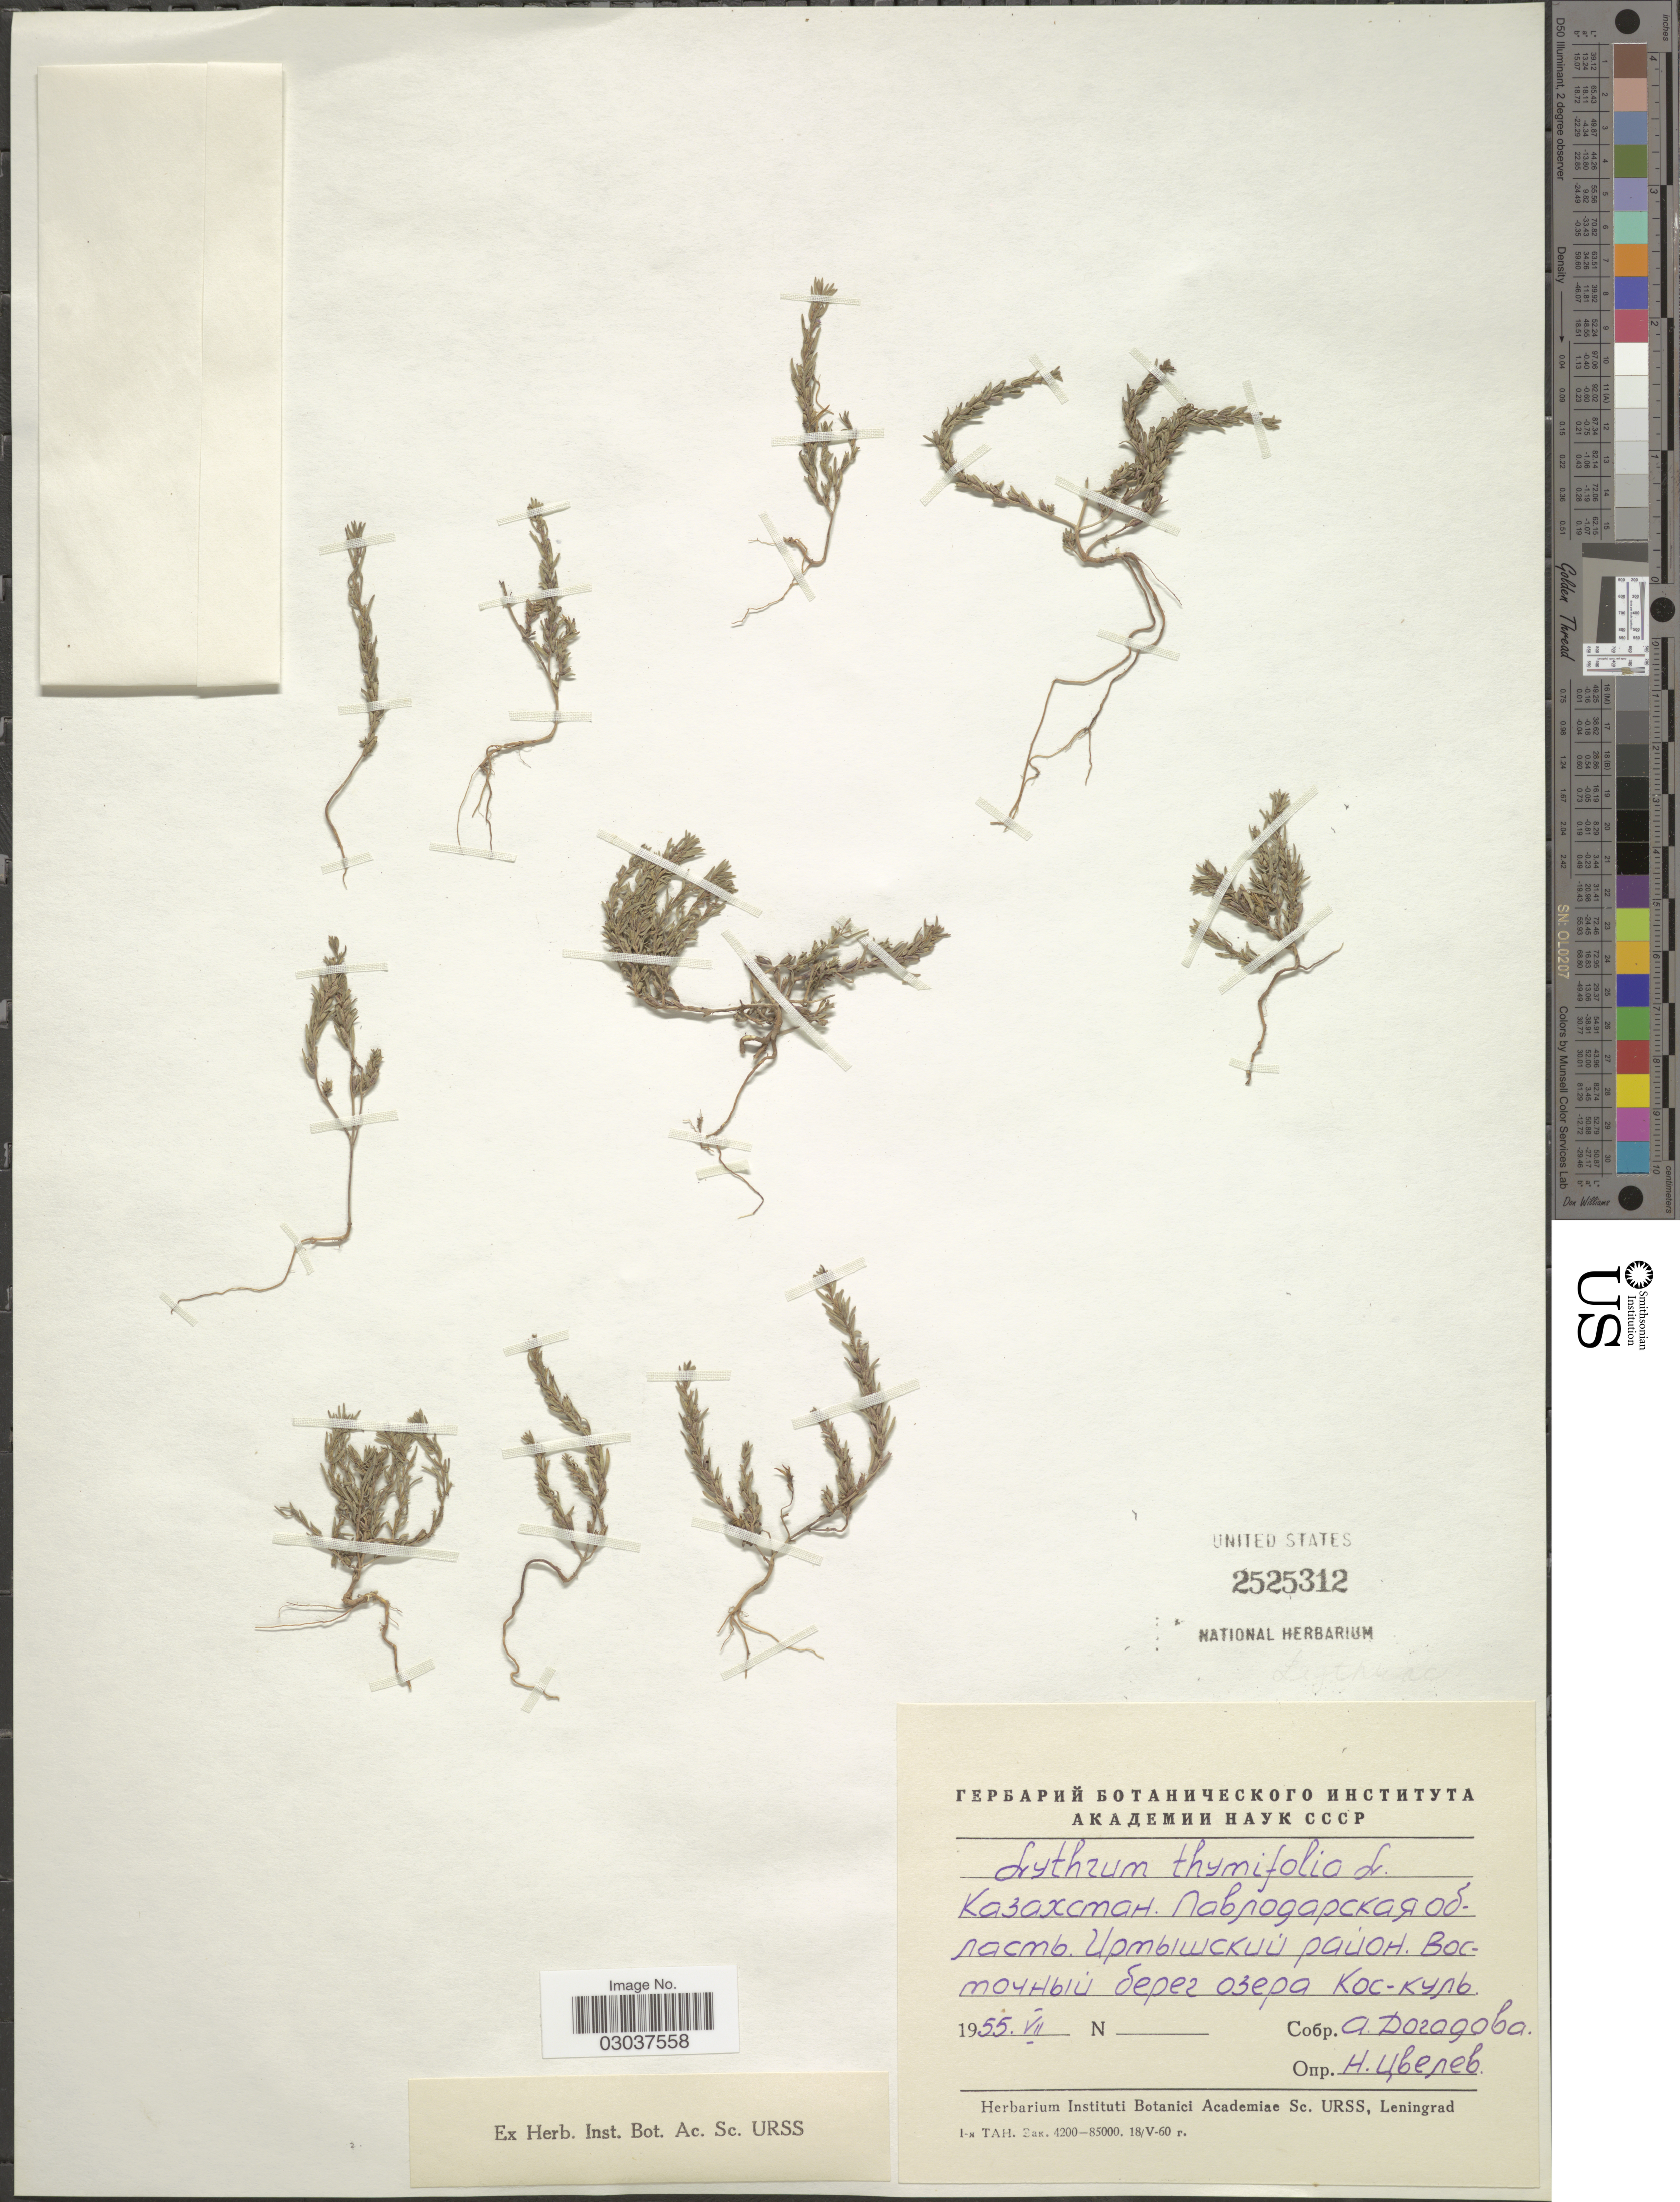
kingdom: Plantae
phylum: Tracheophyta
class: Magnoliopsida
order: Myrtales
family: Lythraceae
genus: Lythrum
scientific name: Lythrum thymifolia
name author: L.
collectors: A. Dogadova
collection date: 1955-07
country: Kazakhstan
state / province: Paylodar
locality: Irtyshsky Rayon, E shore of Lake Kos-Kul.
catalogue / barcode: US 2525312